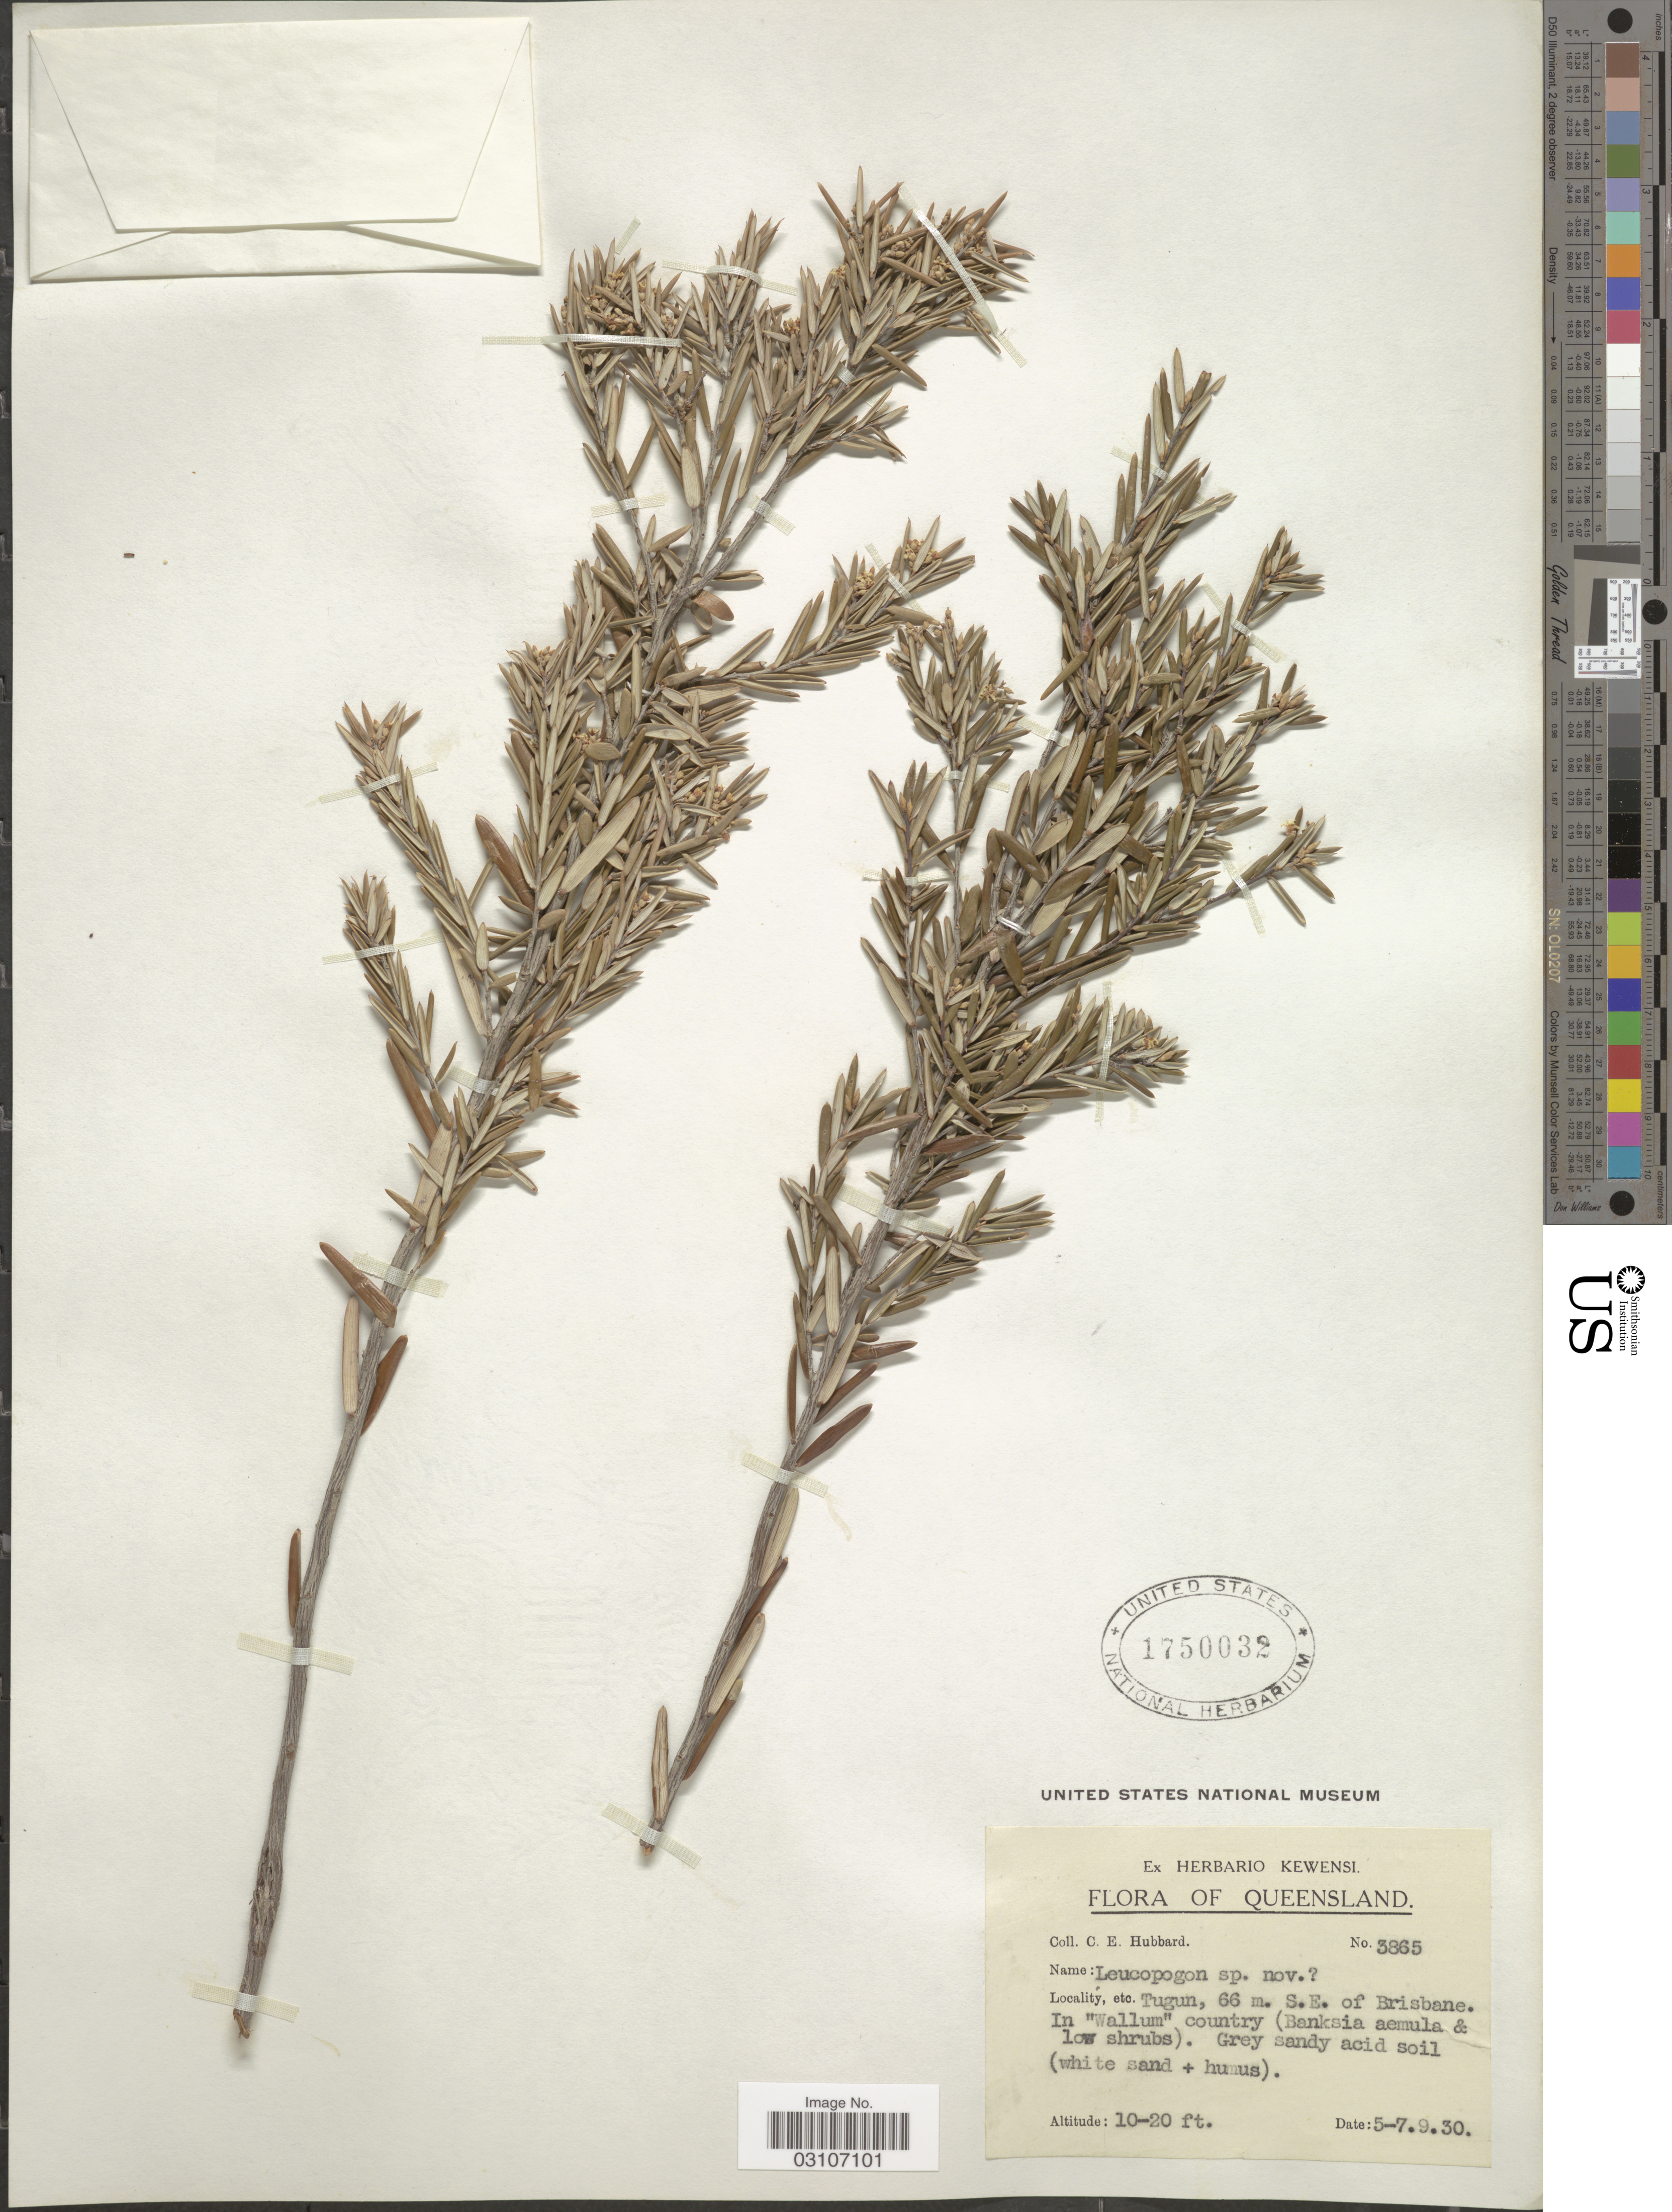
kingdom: Plantae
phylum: Tracheophyta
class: Magnoliopsida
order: Ericales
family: Ericaceae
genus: Leucopogon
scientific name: Leucopogon sp.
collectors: C. E. Hubbard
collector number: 3865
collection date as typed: Transcribed d/m/y: 5/9/30 to 7/9/30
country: Australia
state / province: Queensland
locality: Tugun, 66 m. S.E. of Brisbane. In "Wallum" country.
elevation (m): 3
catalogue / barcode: US 1750032